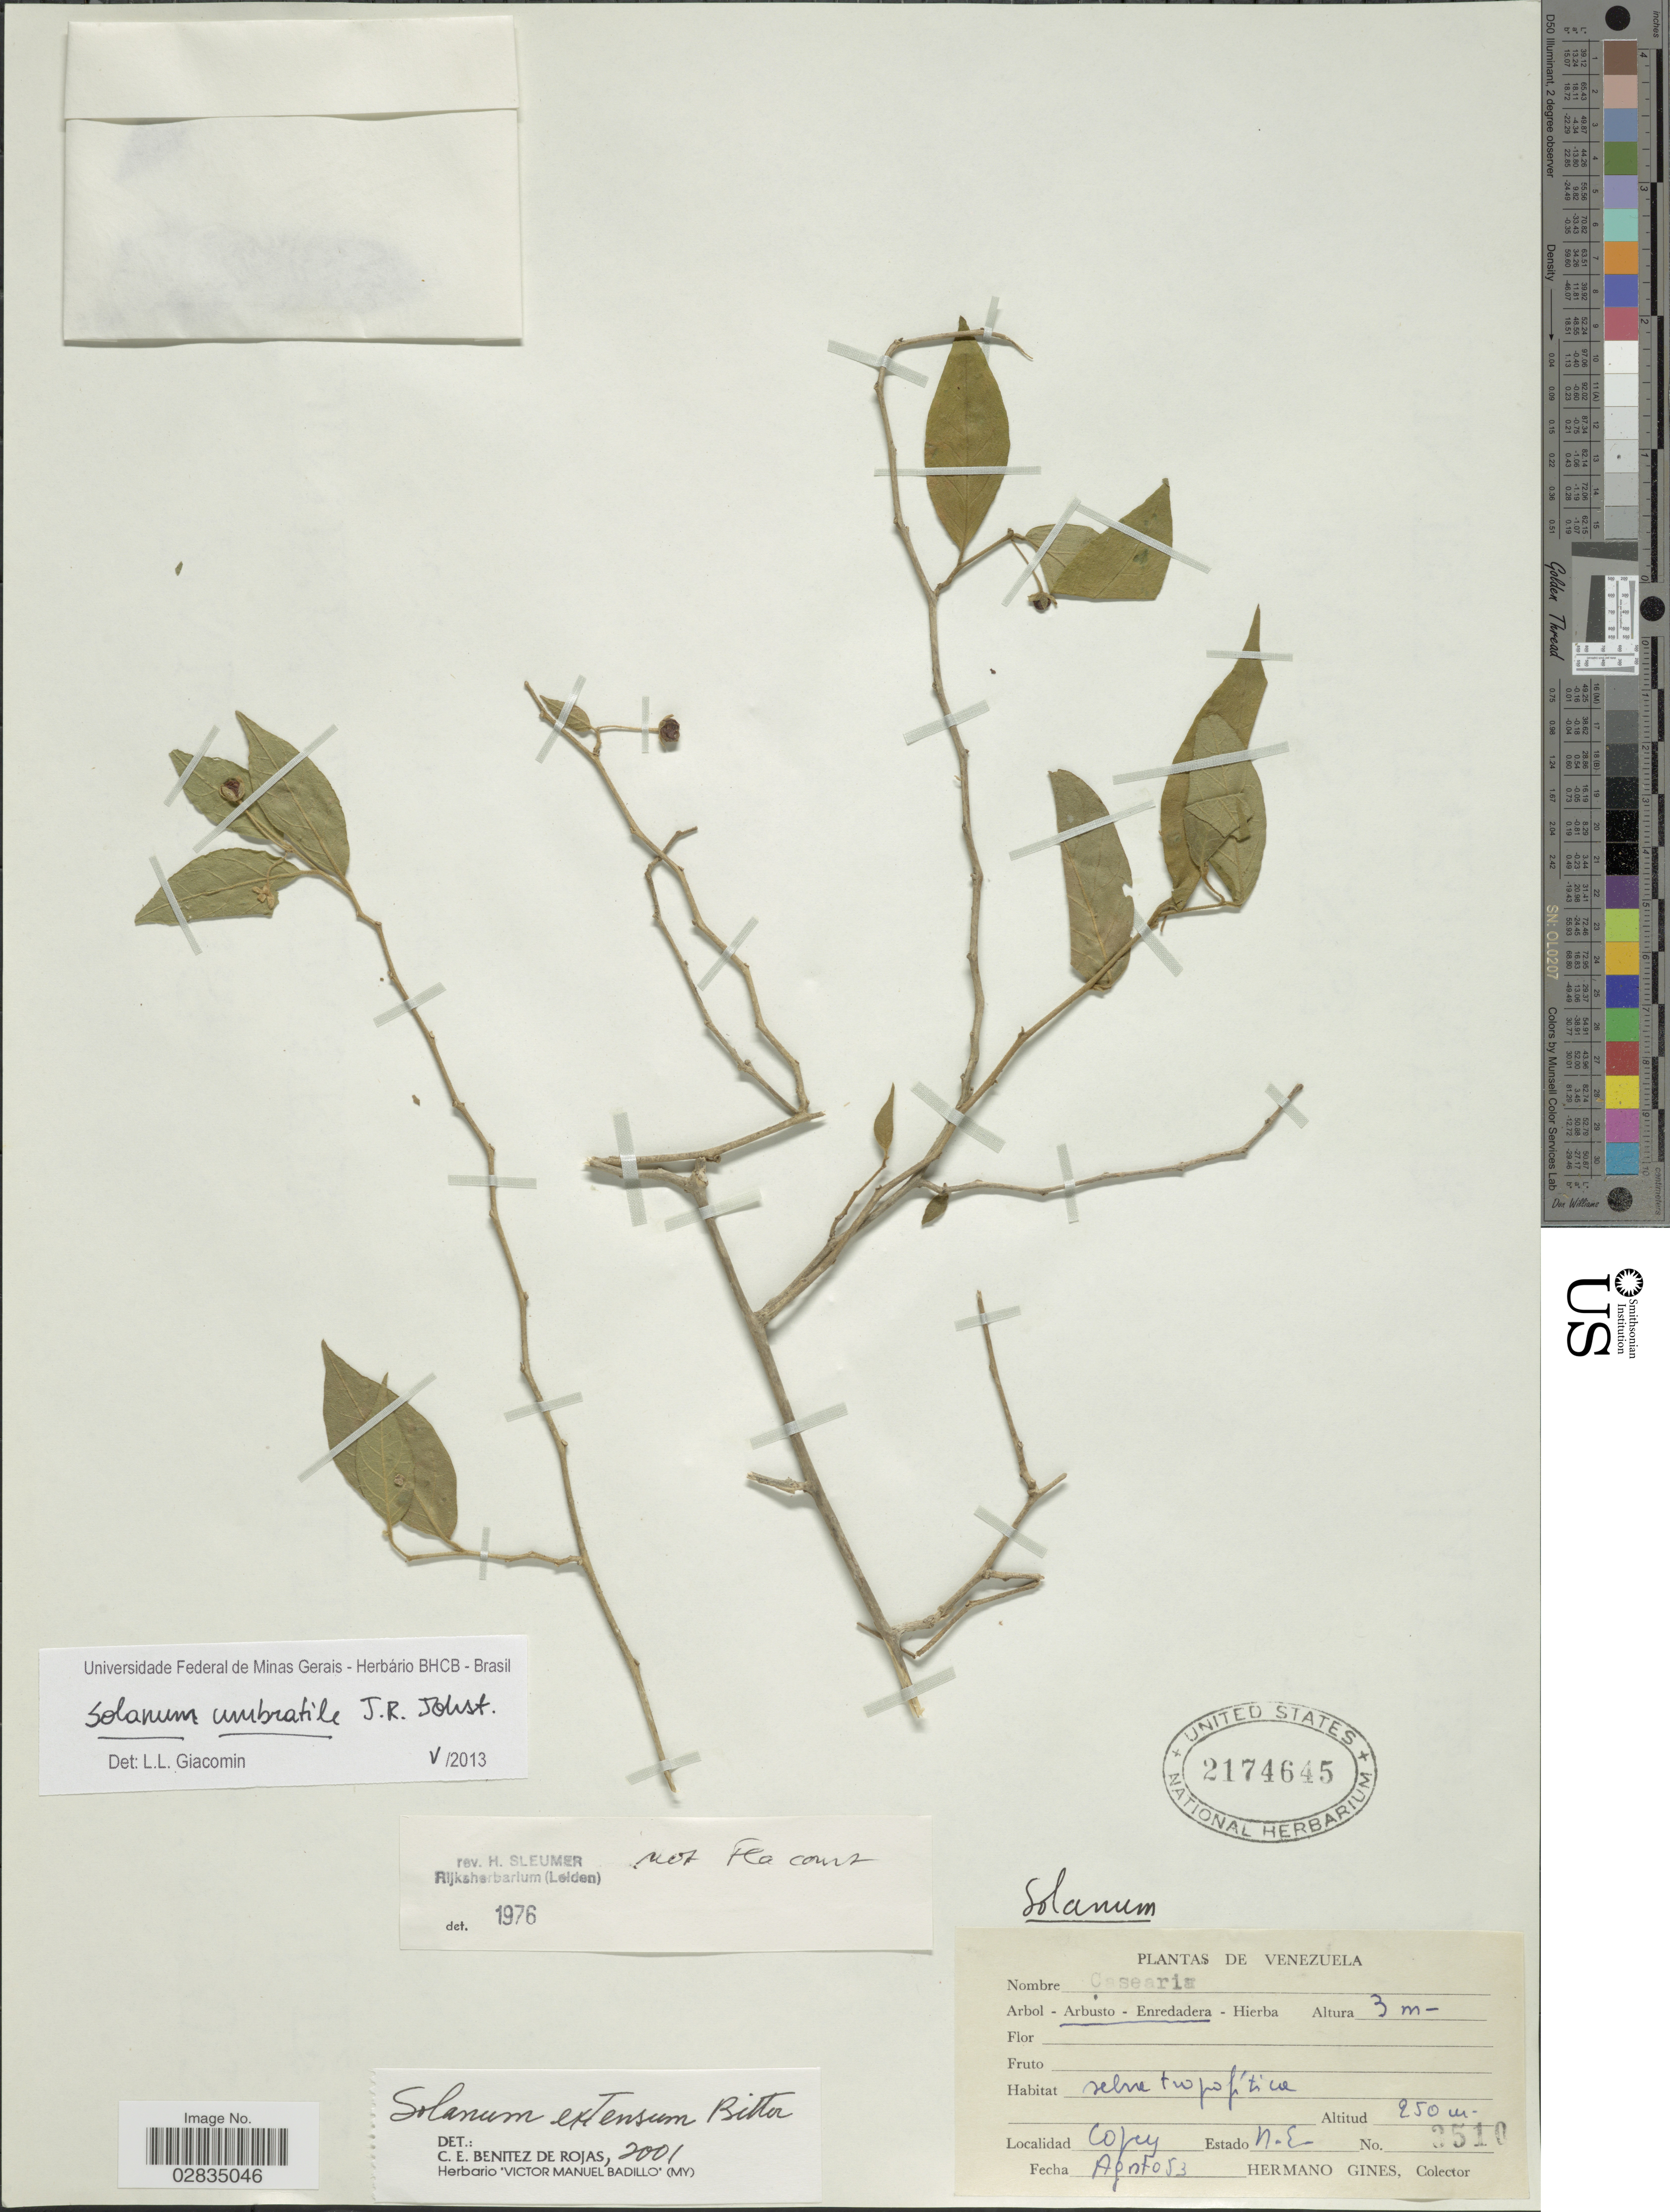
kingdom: Plantae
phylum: Tracheophyta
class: Magnoliopsida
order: Solanales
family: Solanaceae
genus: Solanum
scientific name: Solanum umbratile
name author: J.R. Johnst.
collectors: Bro. Gines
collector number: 3510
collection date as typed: Transcribed d/m/y: /8/53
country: Venezuela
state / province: Nueva Esparta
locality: Copey, Estado N.E. [State of Nueva Esparta]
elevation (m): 250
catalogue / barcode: US 2174645